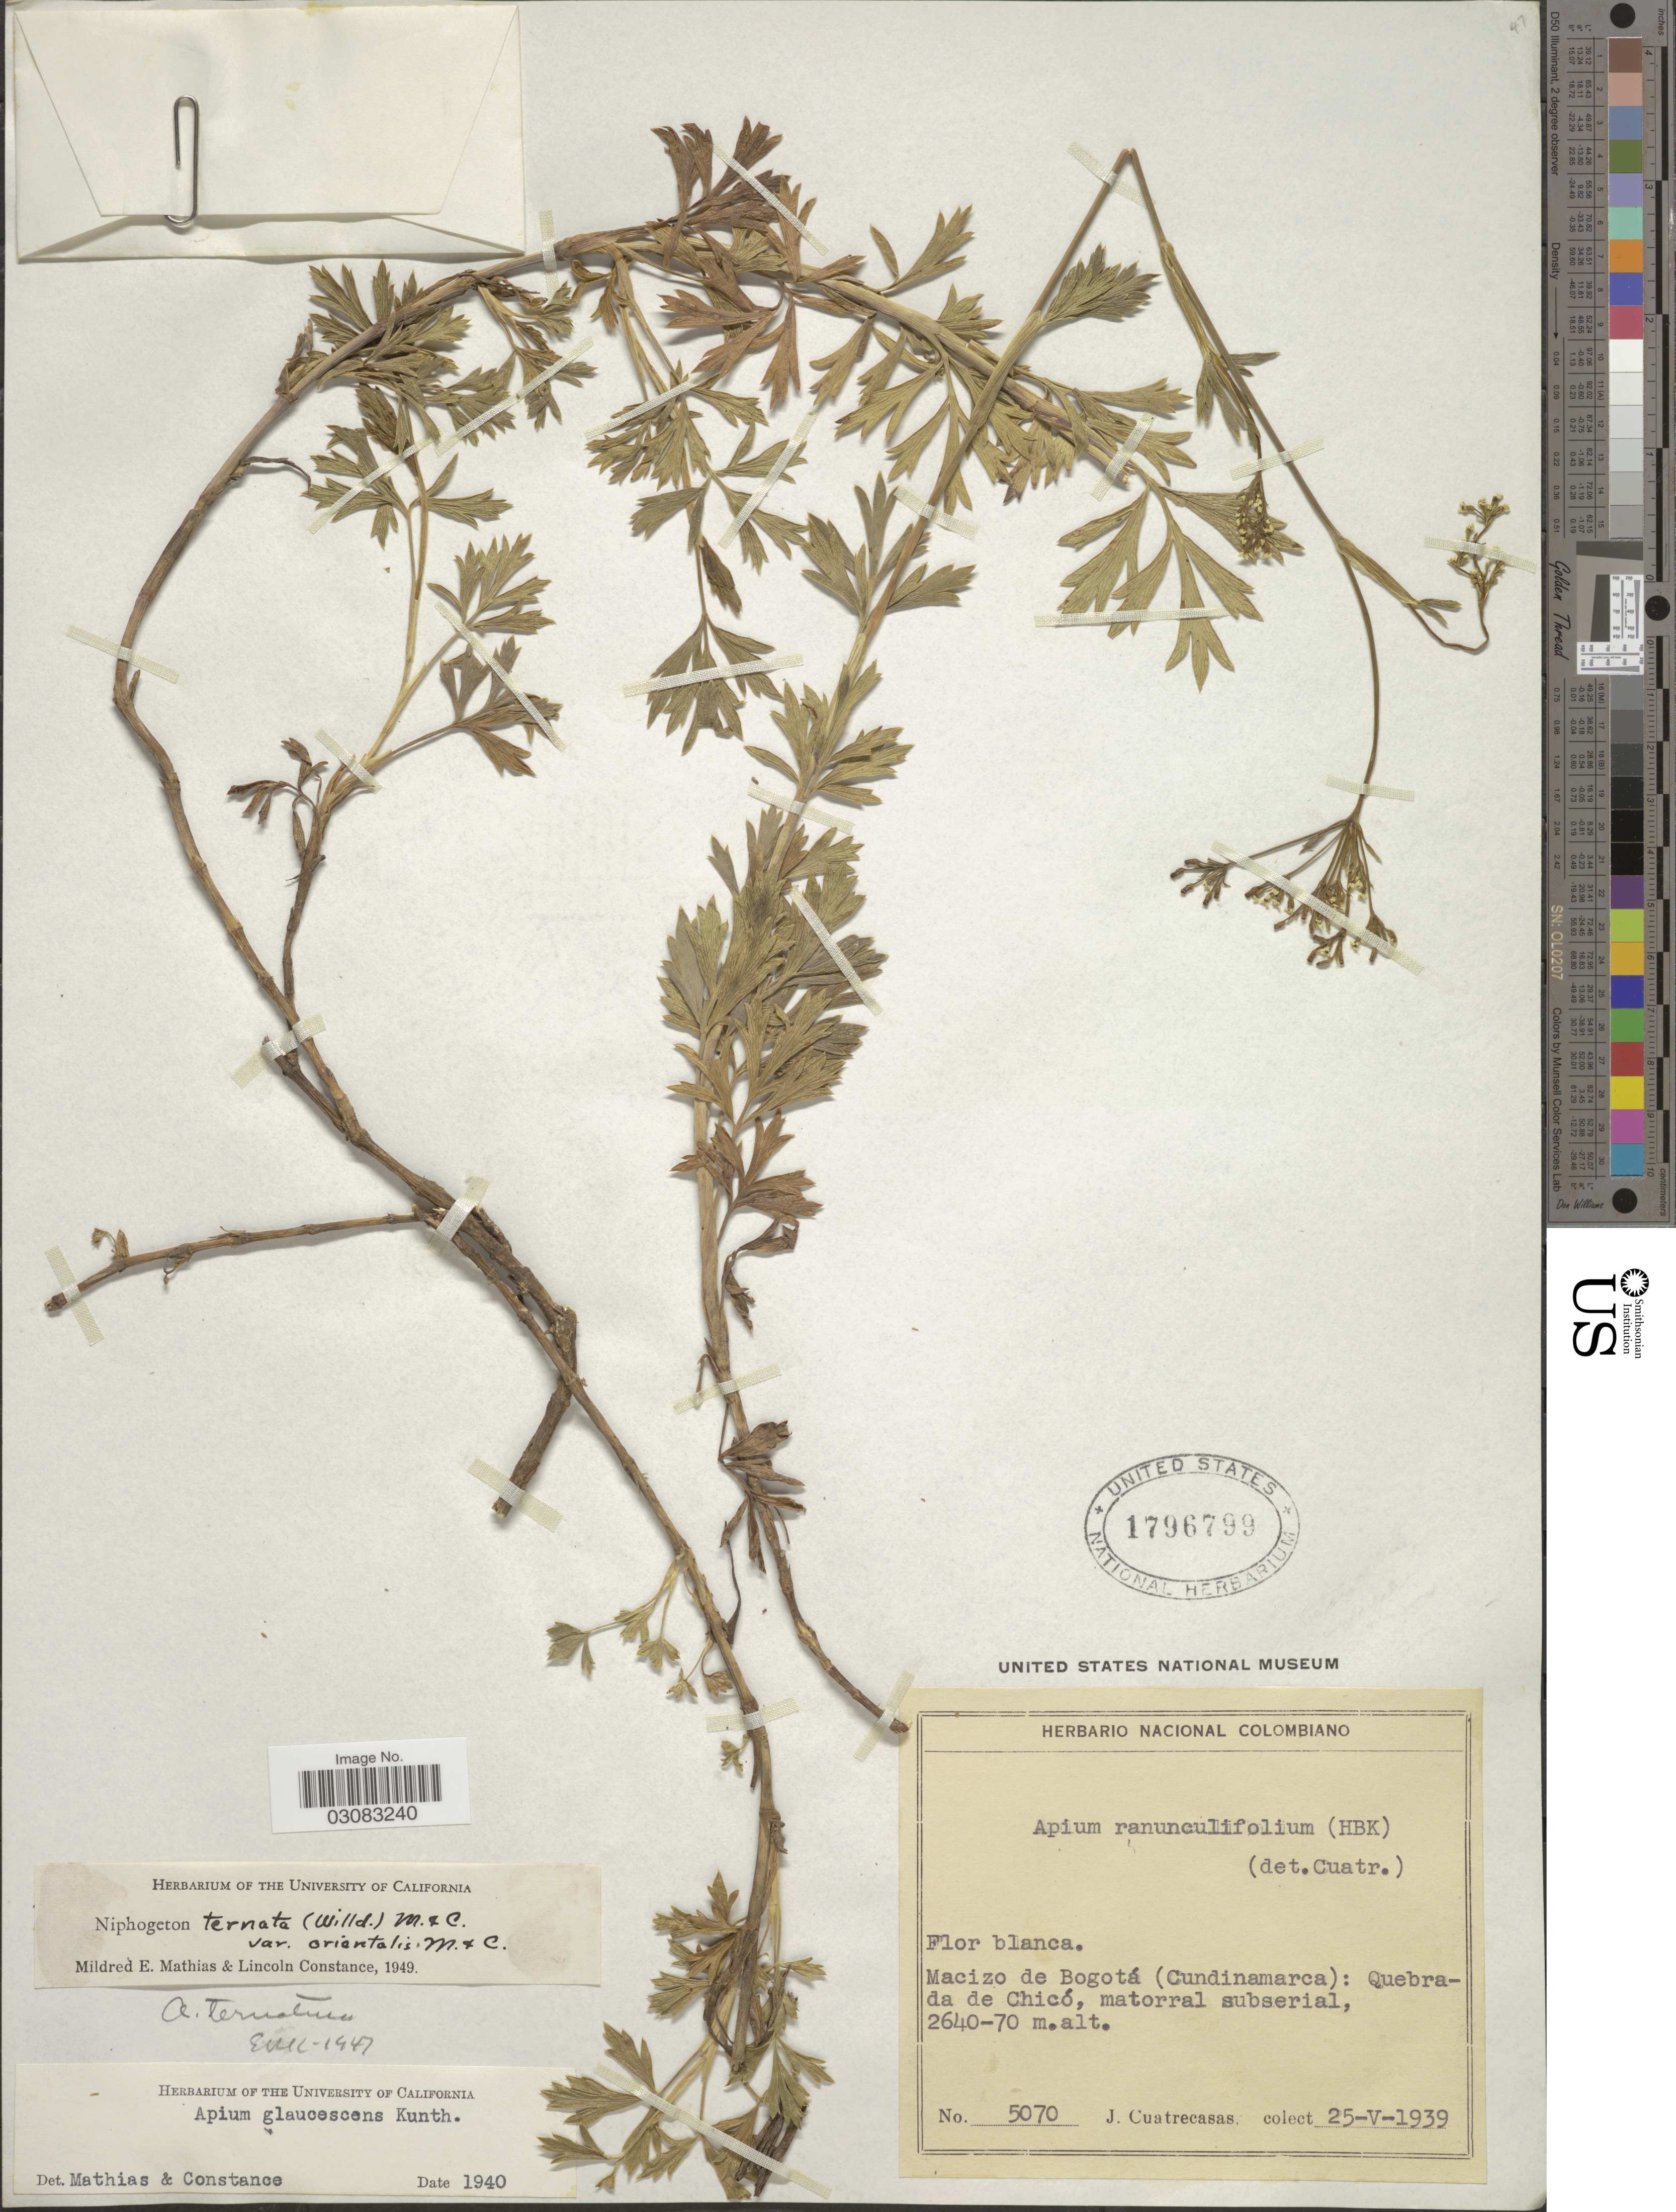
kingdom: Plantae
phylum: Tracheophyta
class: Magnoliopsida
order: Apiales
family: Apiaceae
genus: Niphogeton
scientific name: Niphogeton ternata var. orientalis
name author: Mathias & Constance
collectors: J. Cuatrecasas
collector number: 5070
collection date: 1939-05-25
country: Colombia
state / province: Cundinamarca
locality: Macizo de Bogotá (Cundinamarca): Quebrada de Chicó.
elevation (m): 2640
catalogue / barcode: US 1796799